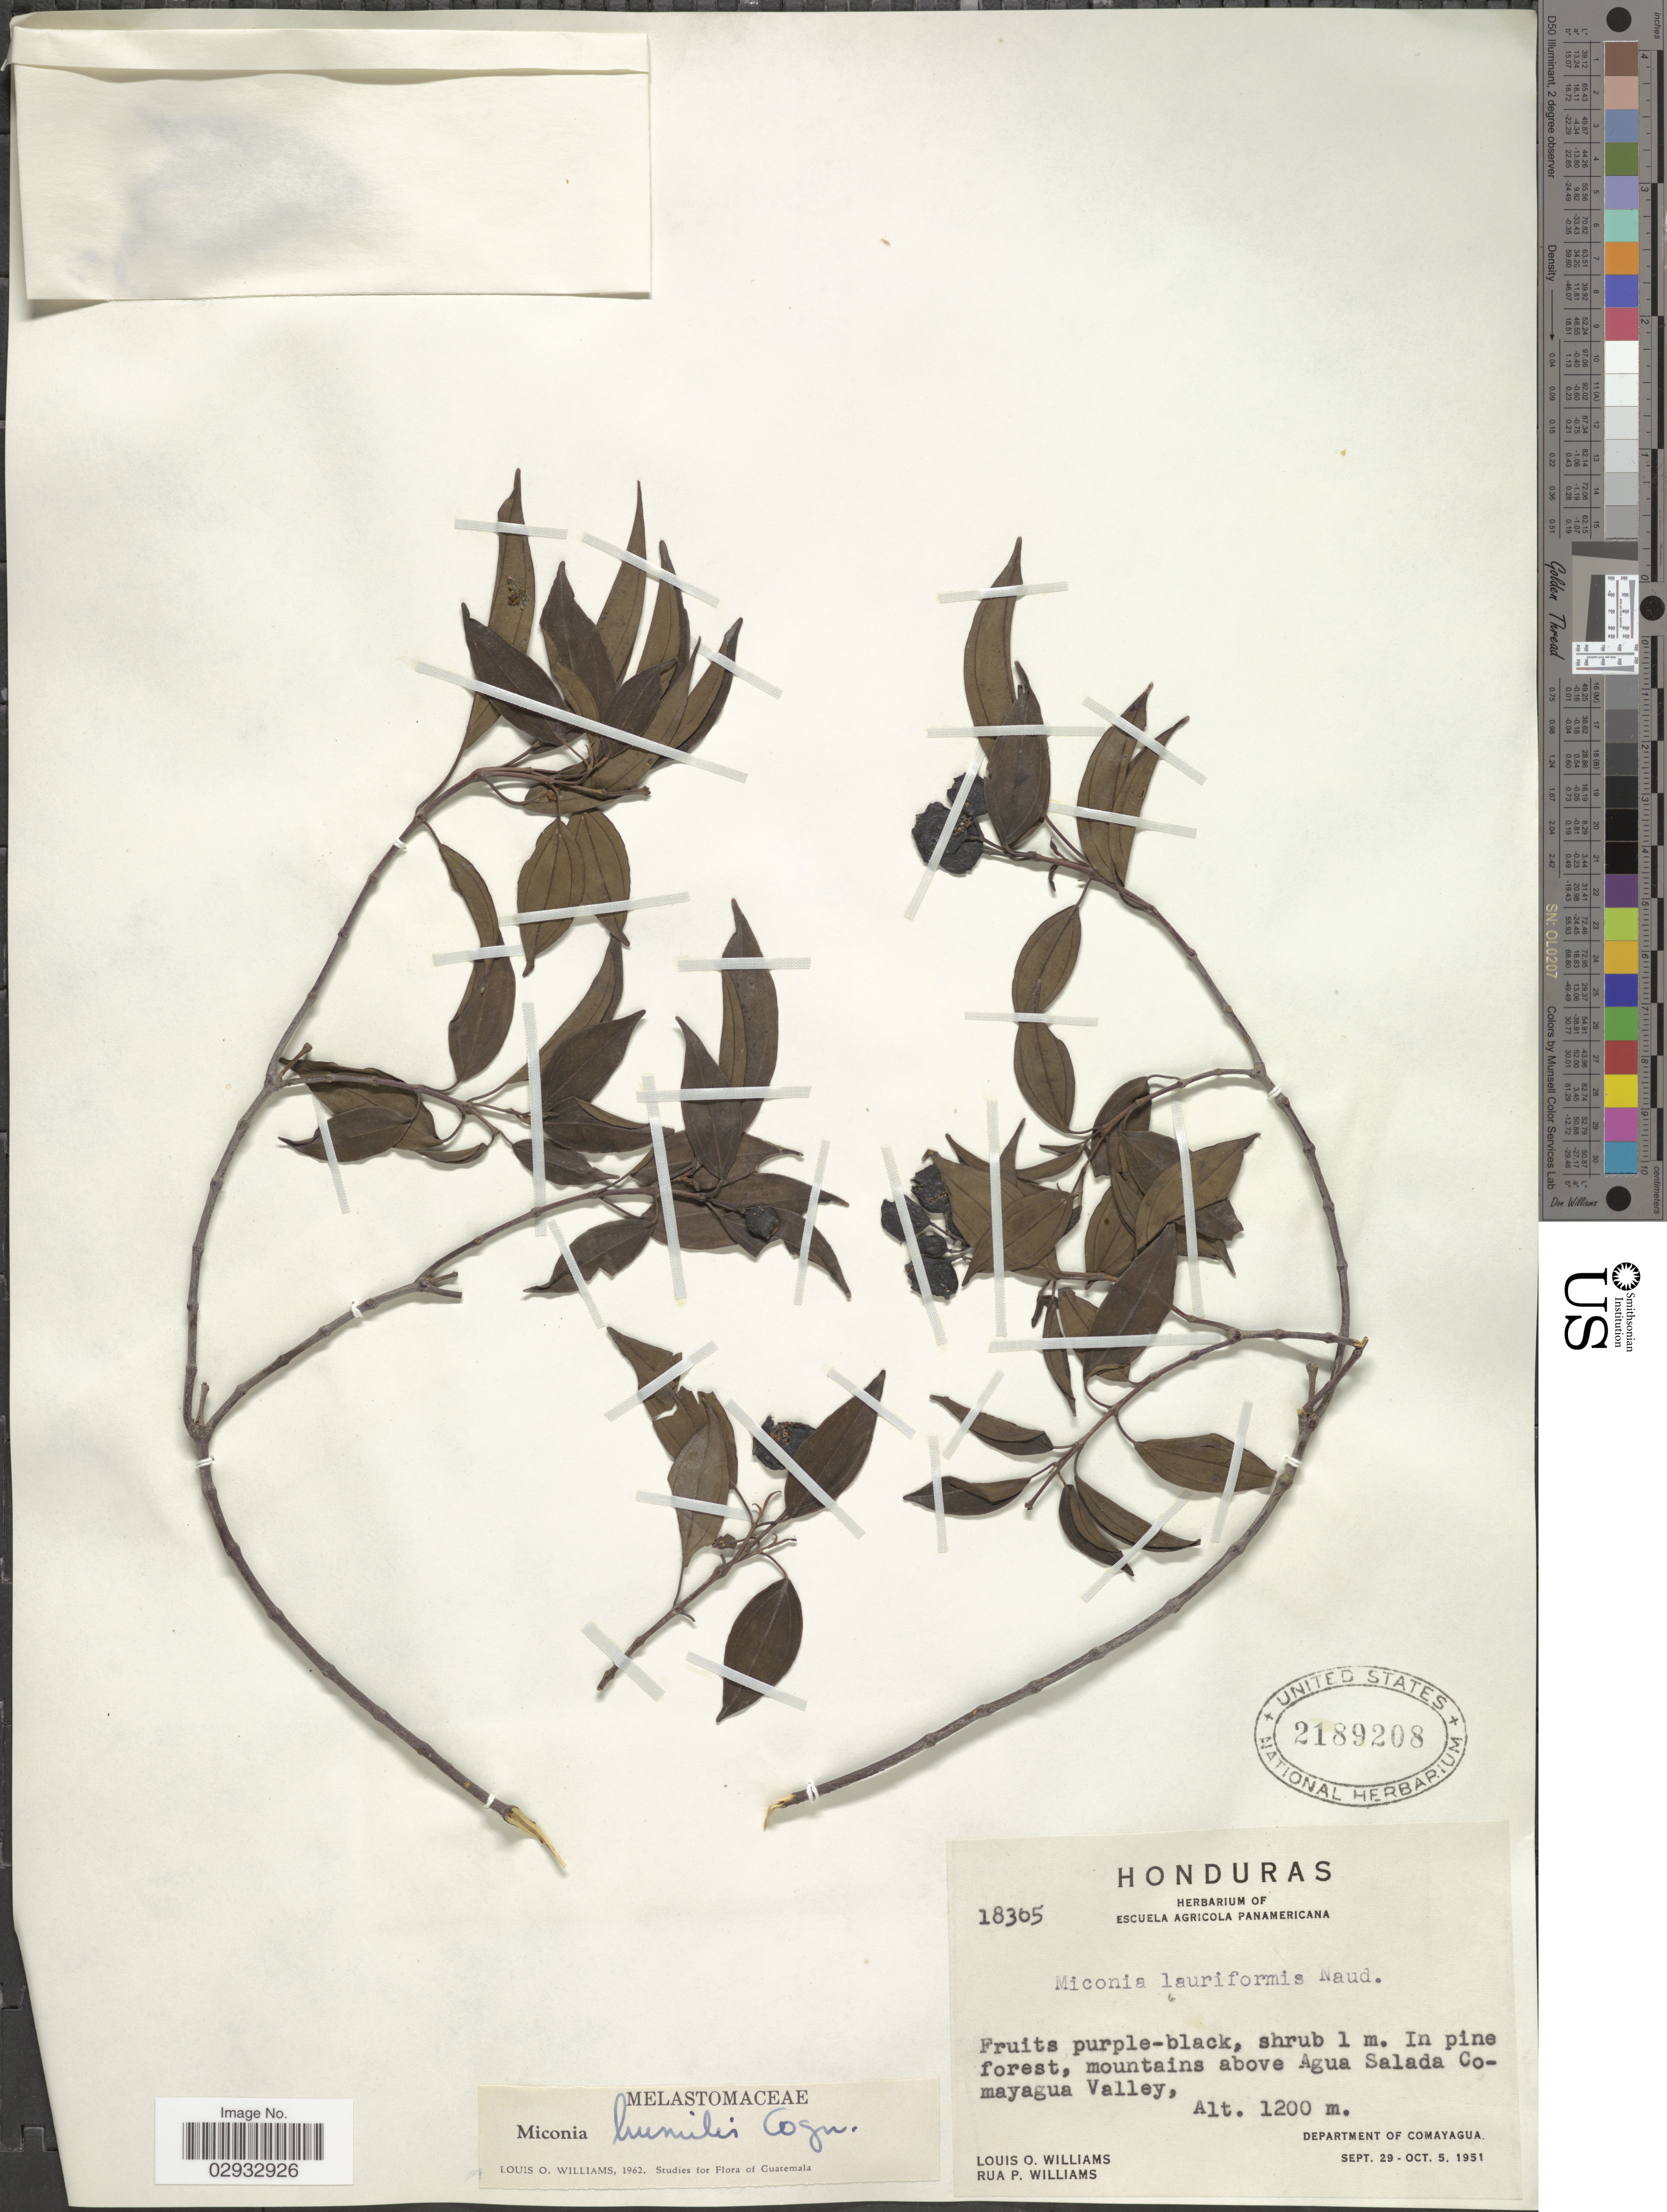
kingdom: Plantae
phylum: Tracheophyta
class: Magnoliopsida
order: Myrtales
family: Melastomataceae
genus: Miconia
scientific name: Miconia humilis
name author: Cogn.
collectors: L. O. Williams & R. P. Williams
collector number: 18305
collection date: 1951-09-29/1951-10-05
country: Honduras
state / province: Comayagua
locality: In pine forest, mountains above Agua Salada Comayagua Valley, Department of Comayagua.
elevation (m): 1200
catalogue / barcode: US 2189208